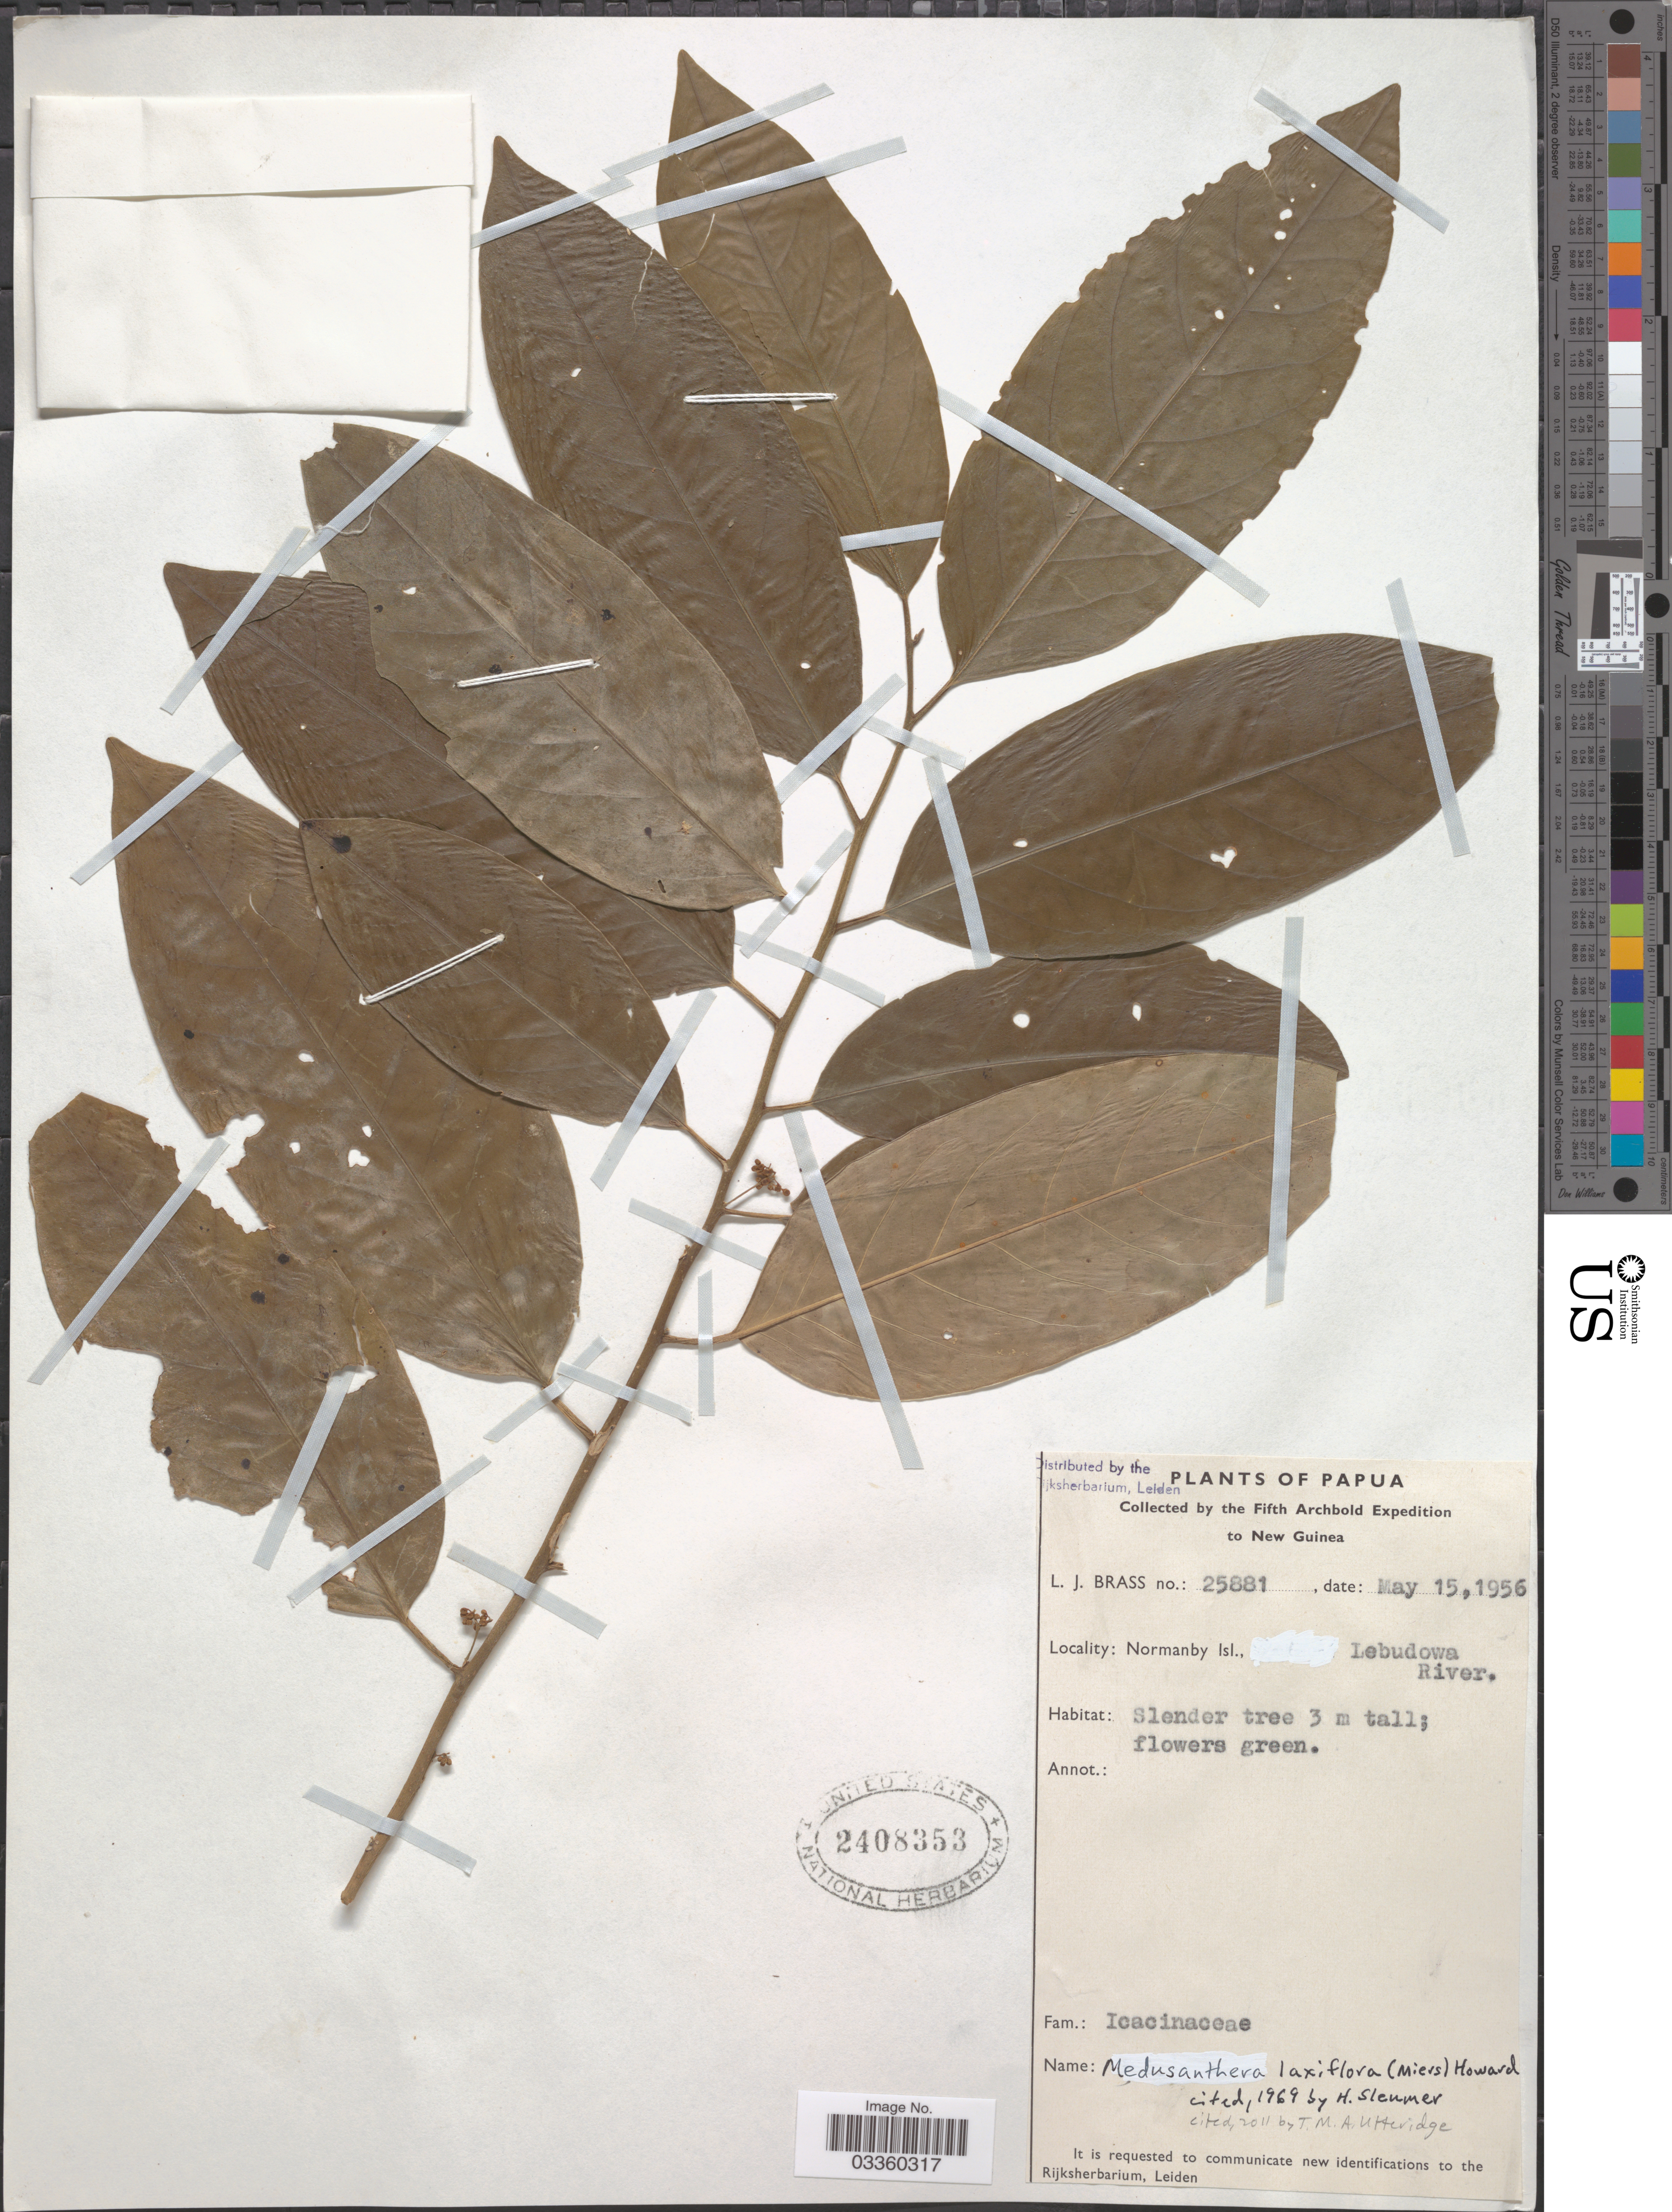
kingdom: Plantae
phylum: Tracheophyta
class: Magnoliopsida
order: Cardiopteridales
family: Stemonuraceae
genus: Medusanthera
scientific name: Medusanthera laxiflora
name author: (Miers) R.A. Howard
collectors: L. J. Brass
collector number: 25881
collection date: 1956-05-15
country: Papua New Guinea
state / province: Milne Bay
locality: Papua. New Guinea. Normanby Isl., Lebudowa River.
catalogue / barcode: US 2408353